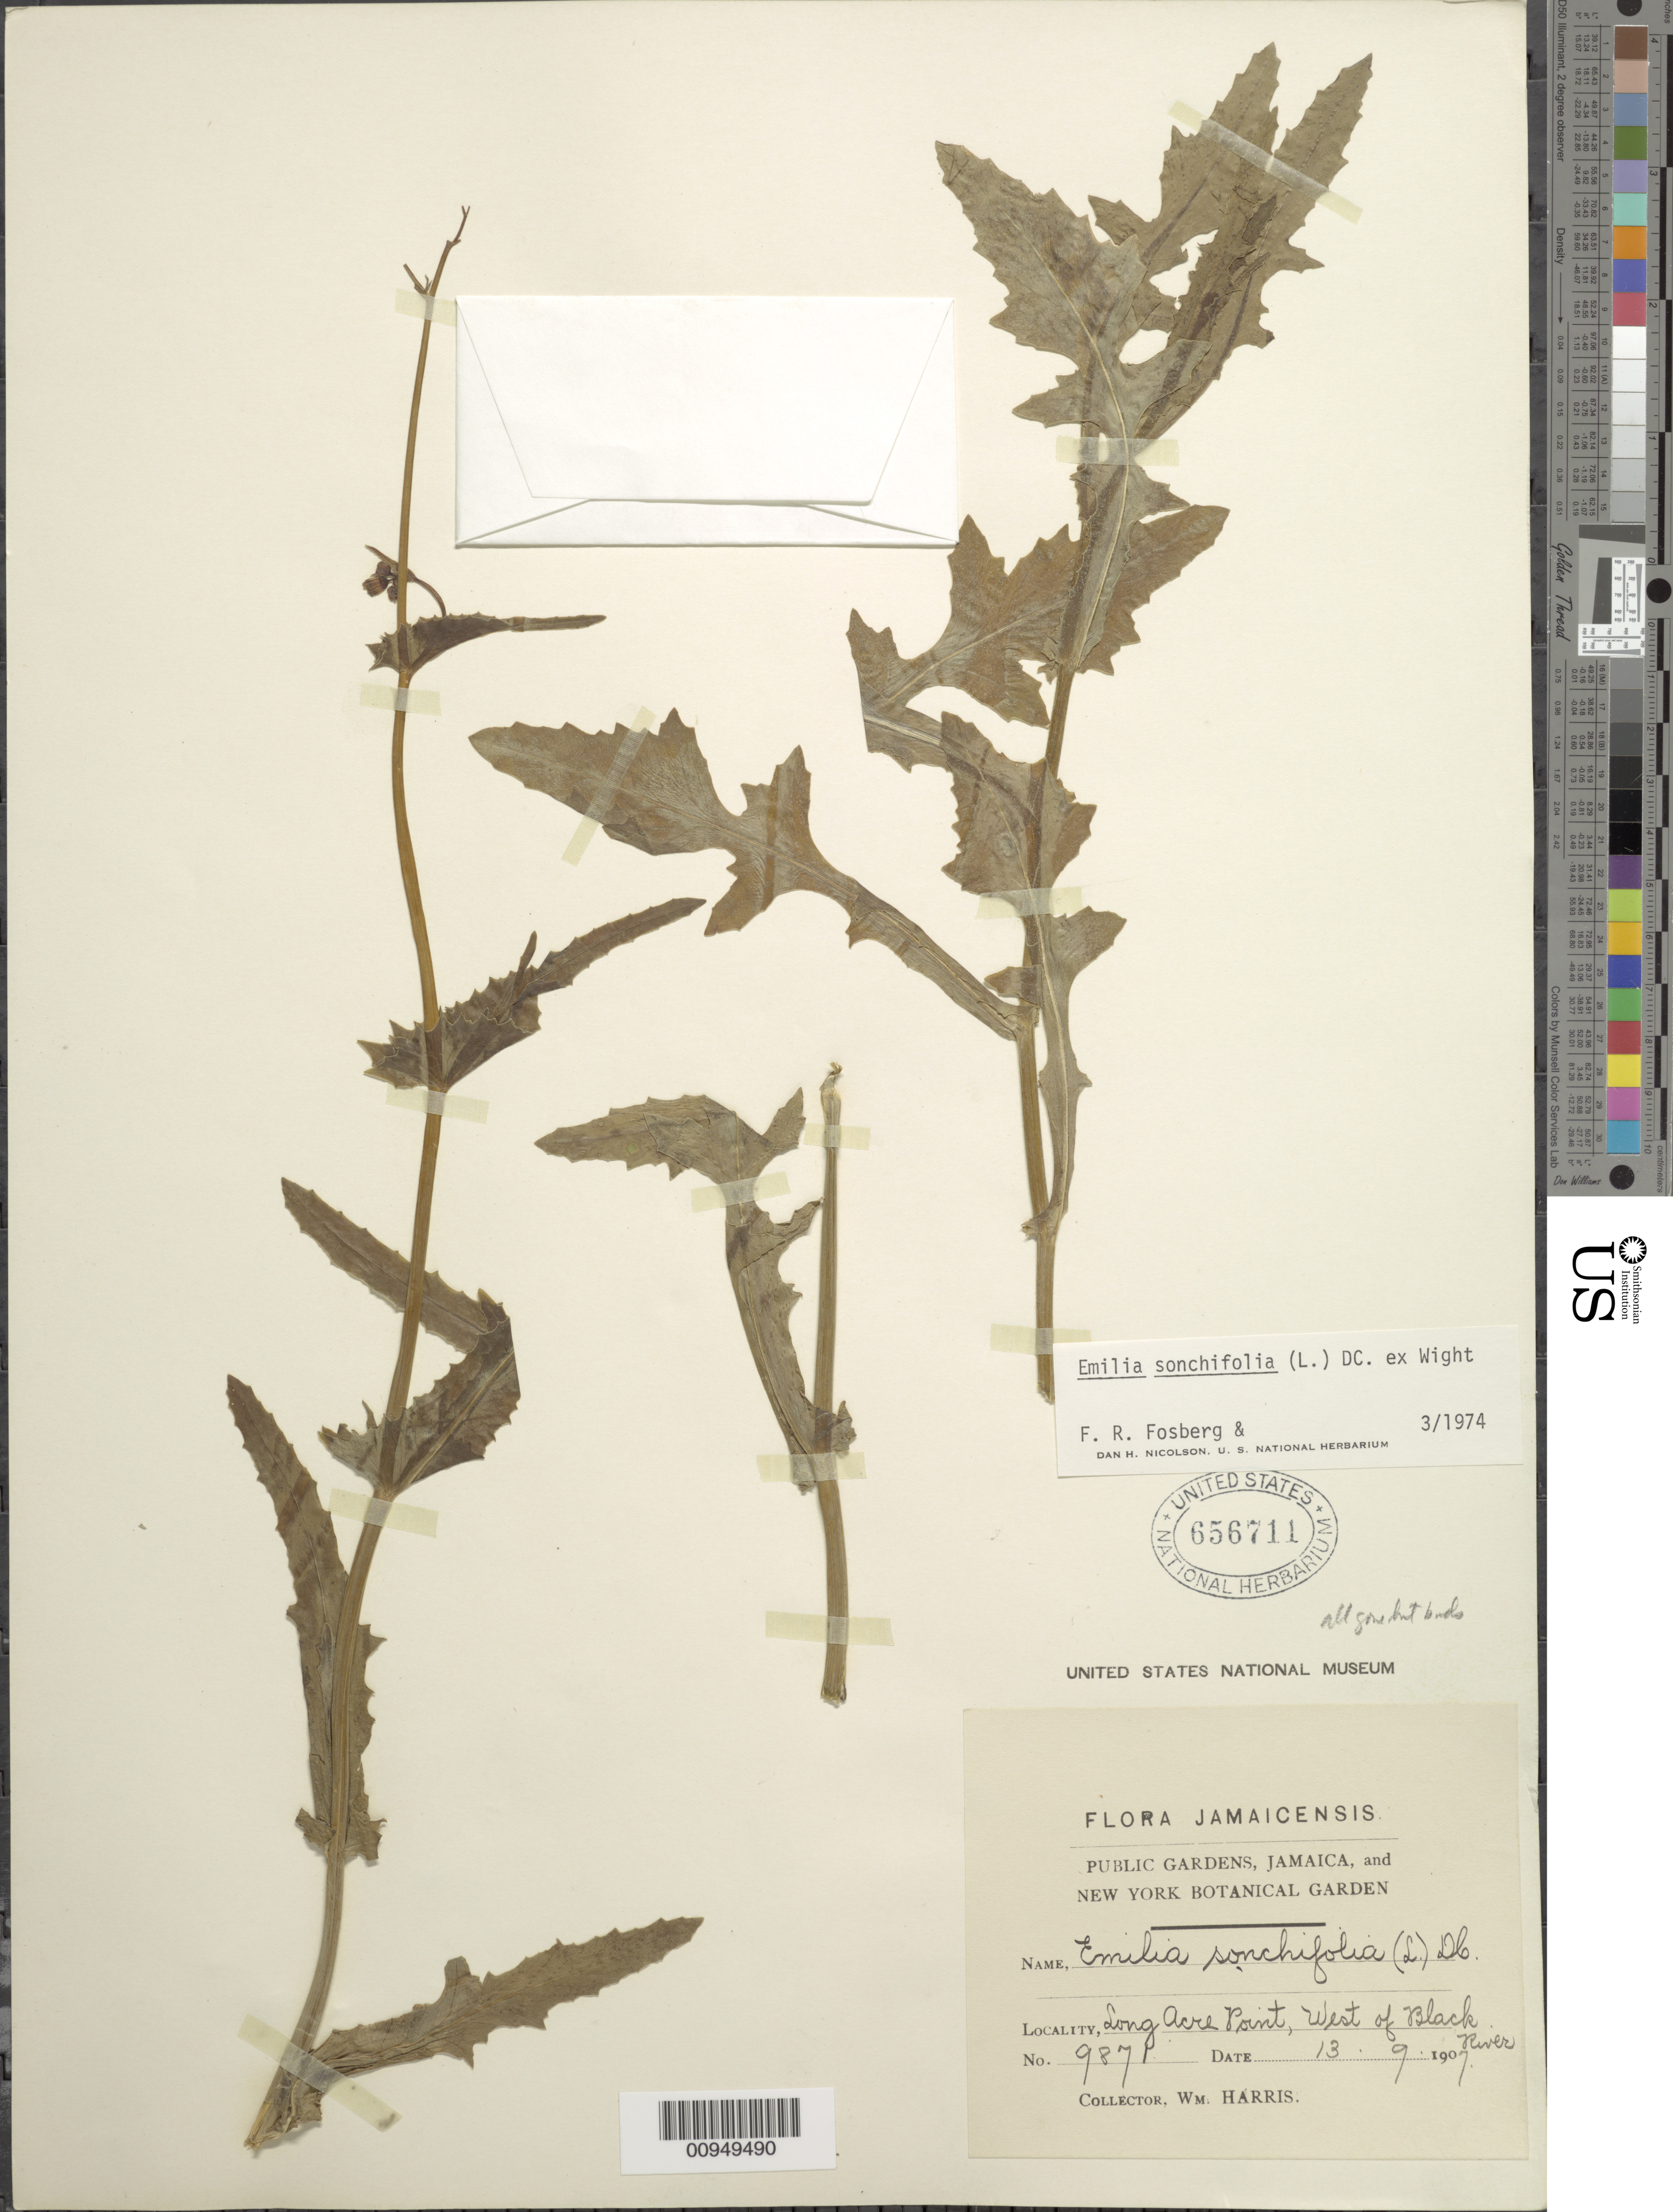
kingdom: Plantae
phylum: Tracheophyta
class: Magnoliopsida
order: Asterales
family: Asteraceae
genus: Emilia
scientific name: Emilia sonchifolia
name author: (L.) DC.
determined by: Fosberg, F. R.; Nicolson, D. H.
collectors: W. H. Harris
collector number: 9871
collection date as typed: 13 Sep 1907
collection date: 1907-09-13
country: Jamaica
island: Jamaica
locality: Long Acre Point, W of Black River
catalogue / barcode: US 656711